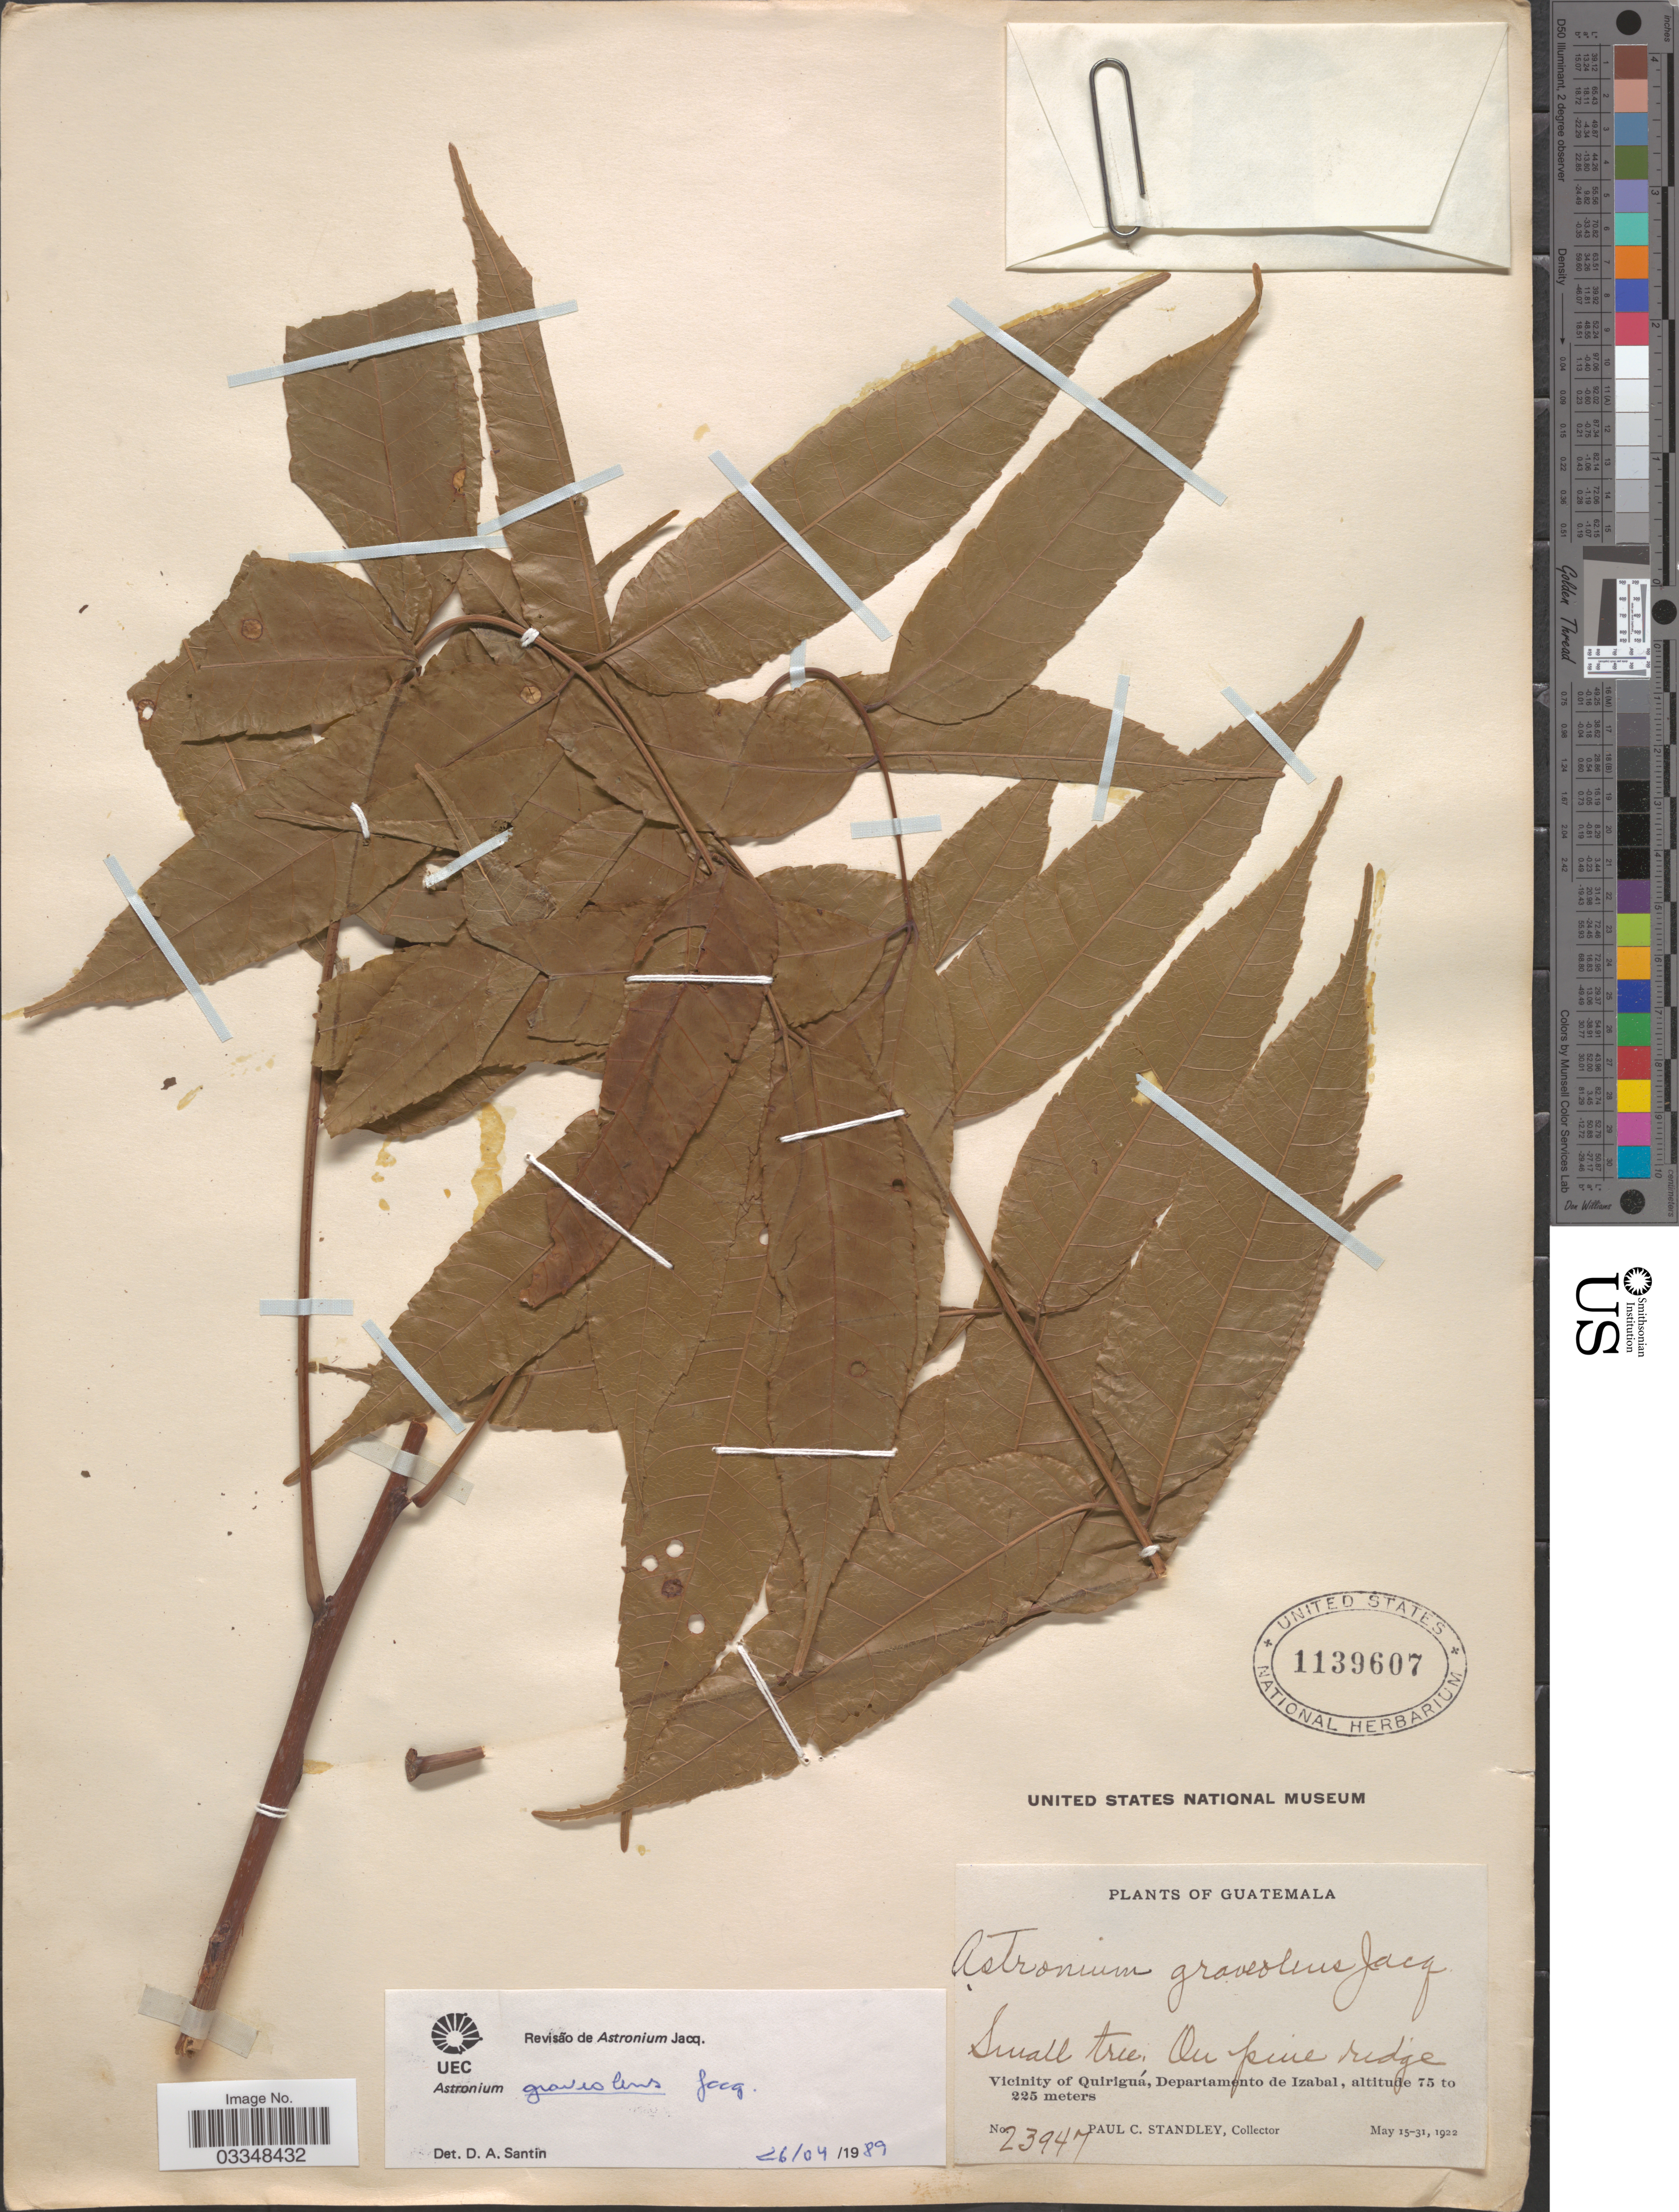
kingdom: Plantae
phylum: Tracheophyta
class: Magnoliopsida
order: Sapindales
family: Anacardiaceae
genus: Astronium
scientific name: Astronium graveolens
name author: Jacq.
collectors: P. C. Standley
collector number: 23947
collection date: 1922-05-15/1922-05-31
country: Guatemala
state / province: Izabal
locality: Vicinity of Quiriguá, Departamento de Izabal.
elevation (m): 75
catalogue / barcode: US 1139607